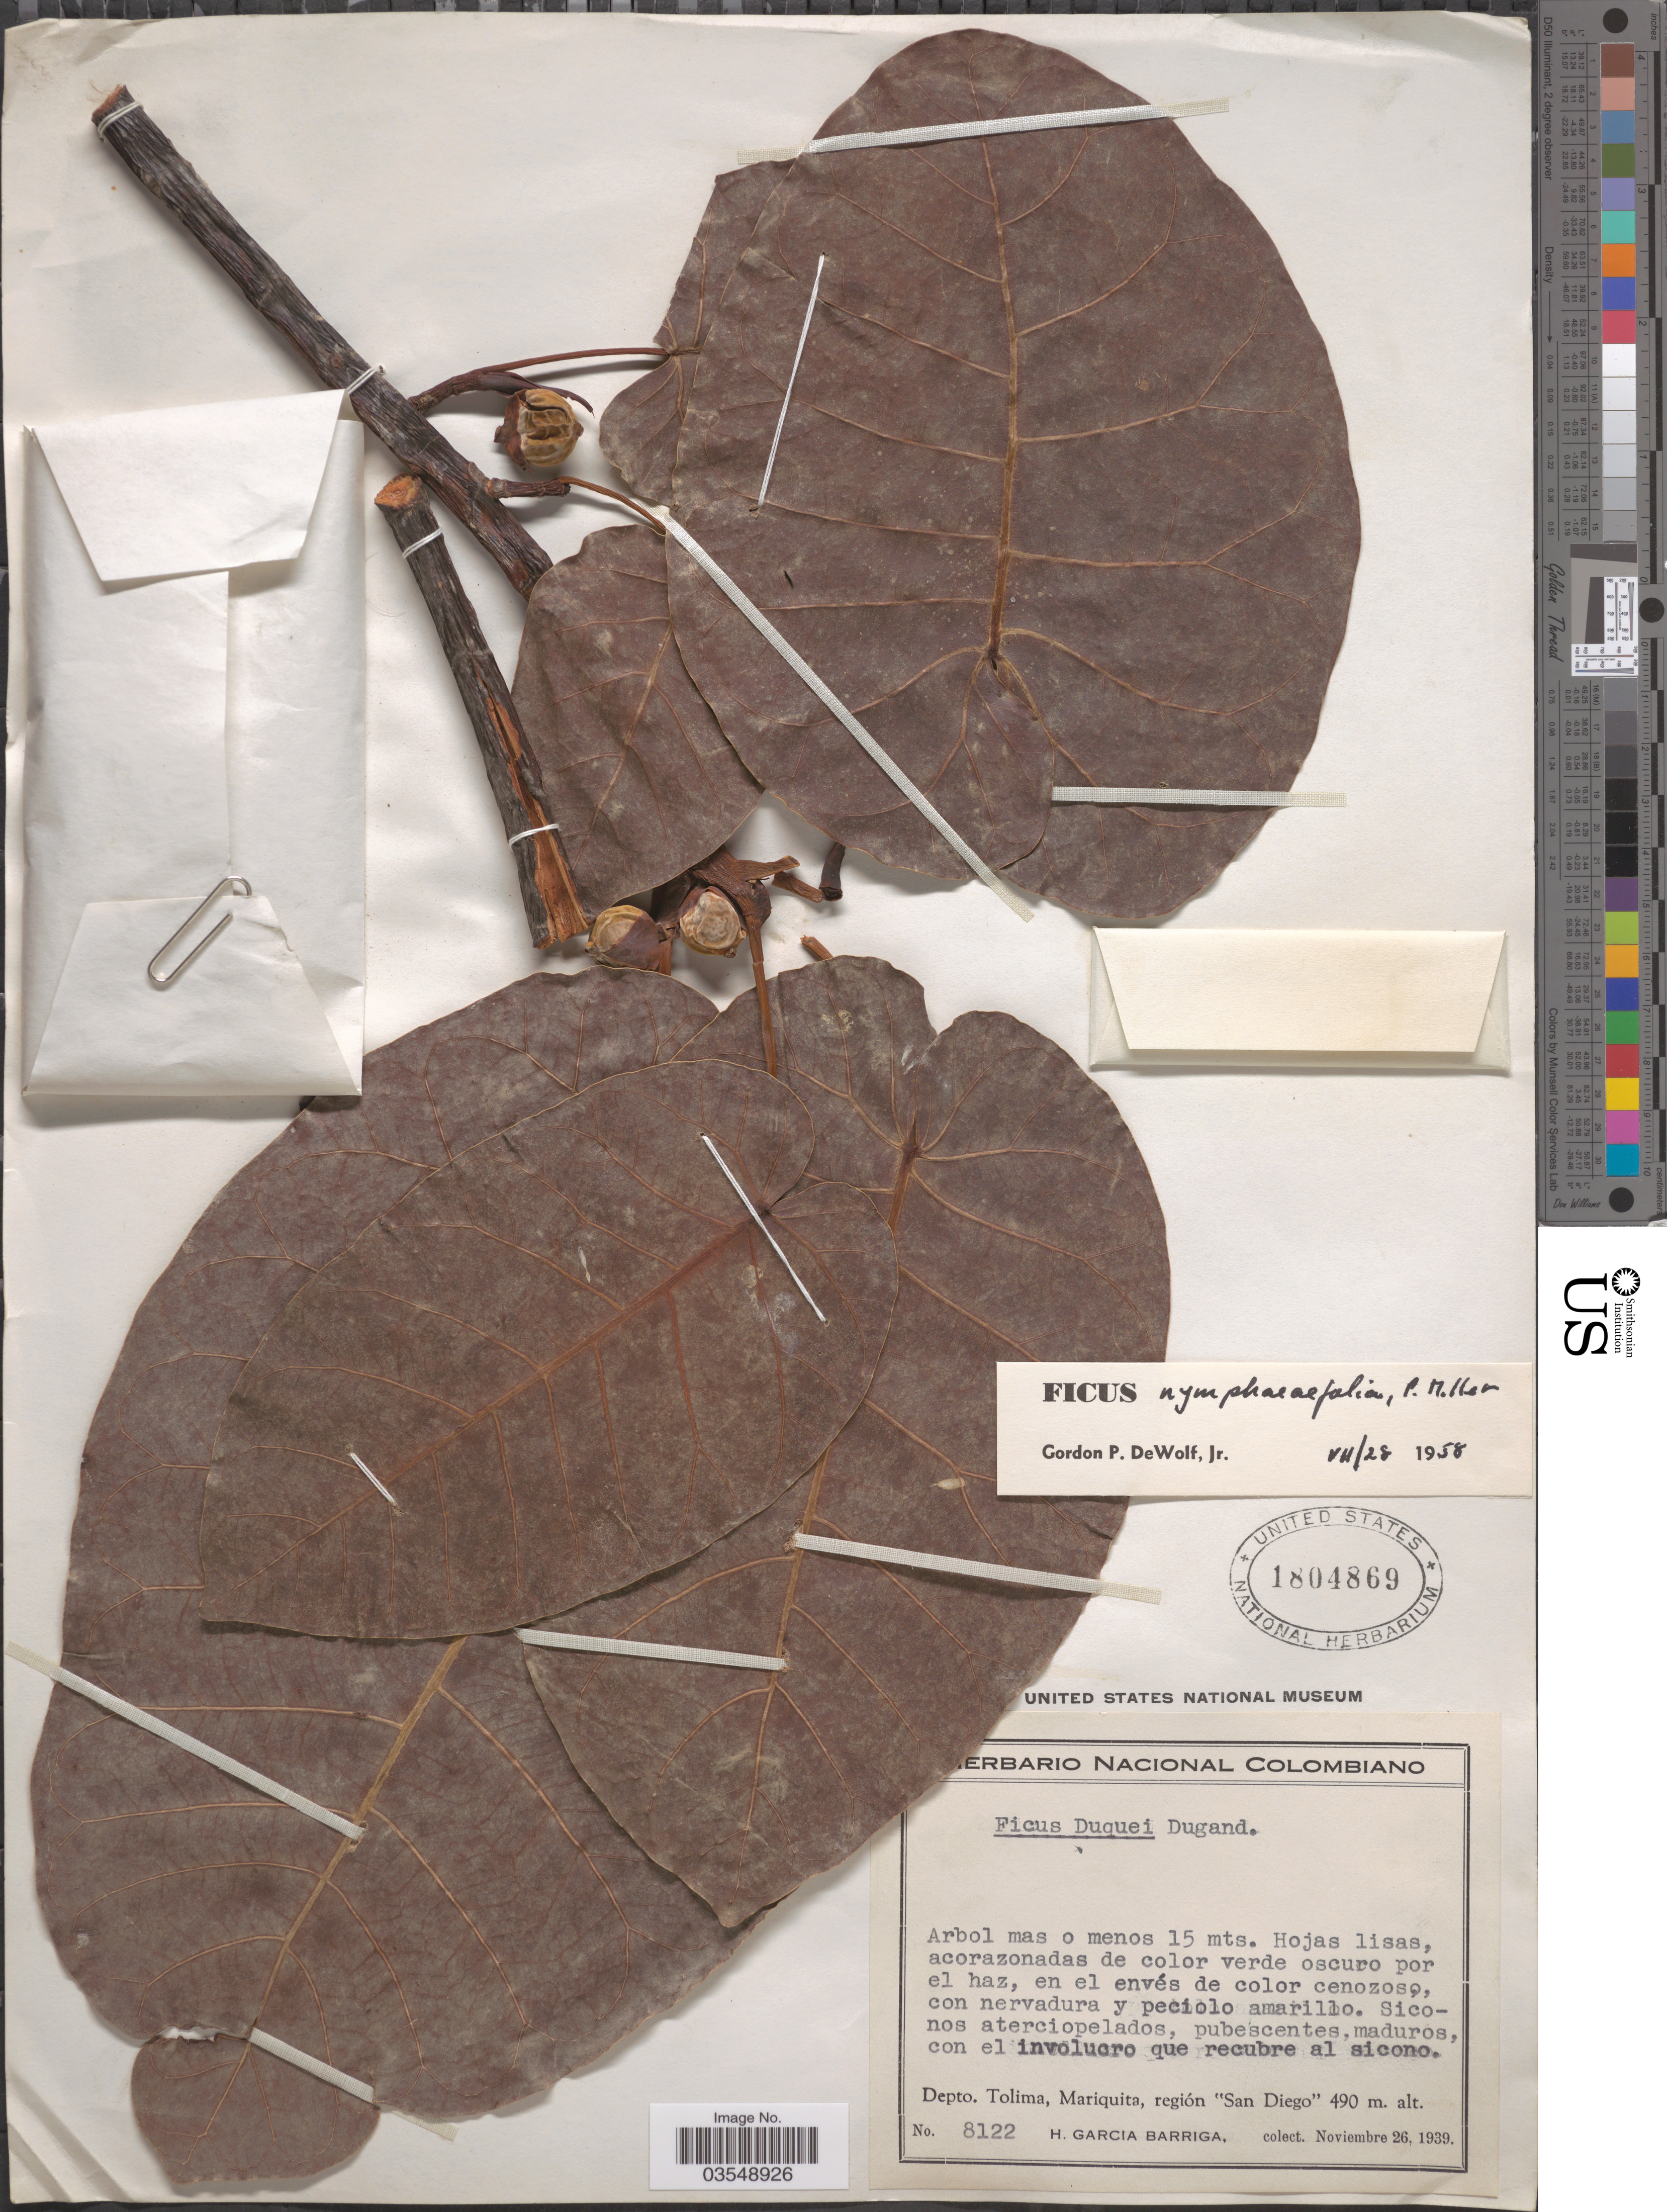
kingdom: Plantae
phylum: Tracheophyta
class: Magnoliopsida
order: Rosales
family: Moraceae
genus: Ficus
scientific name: Ficus nymphaeifolia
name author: Mill.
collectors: H. García Barriga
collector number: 8122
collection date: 1939-11-26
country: Colombia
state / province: Tolima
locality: Depto. Tolima, Mariquita, región 'San Diego'.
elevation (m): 490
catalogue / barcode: US 1804869